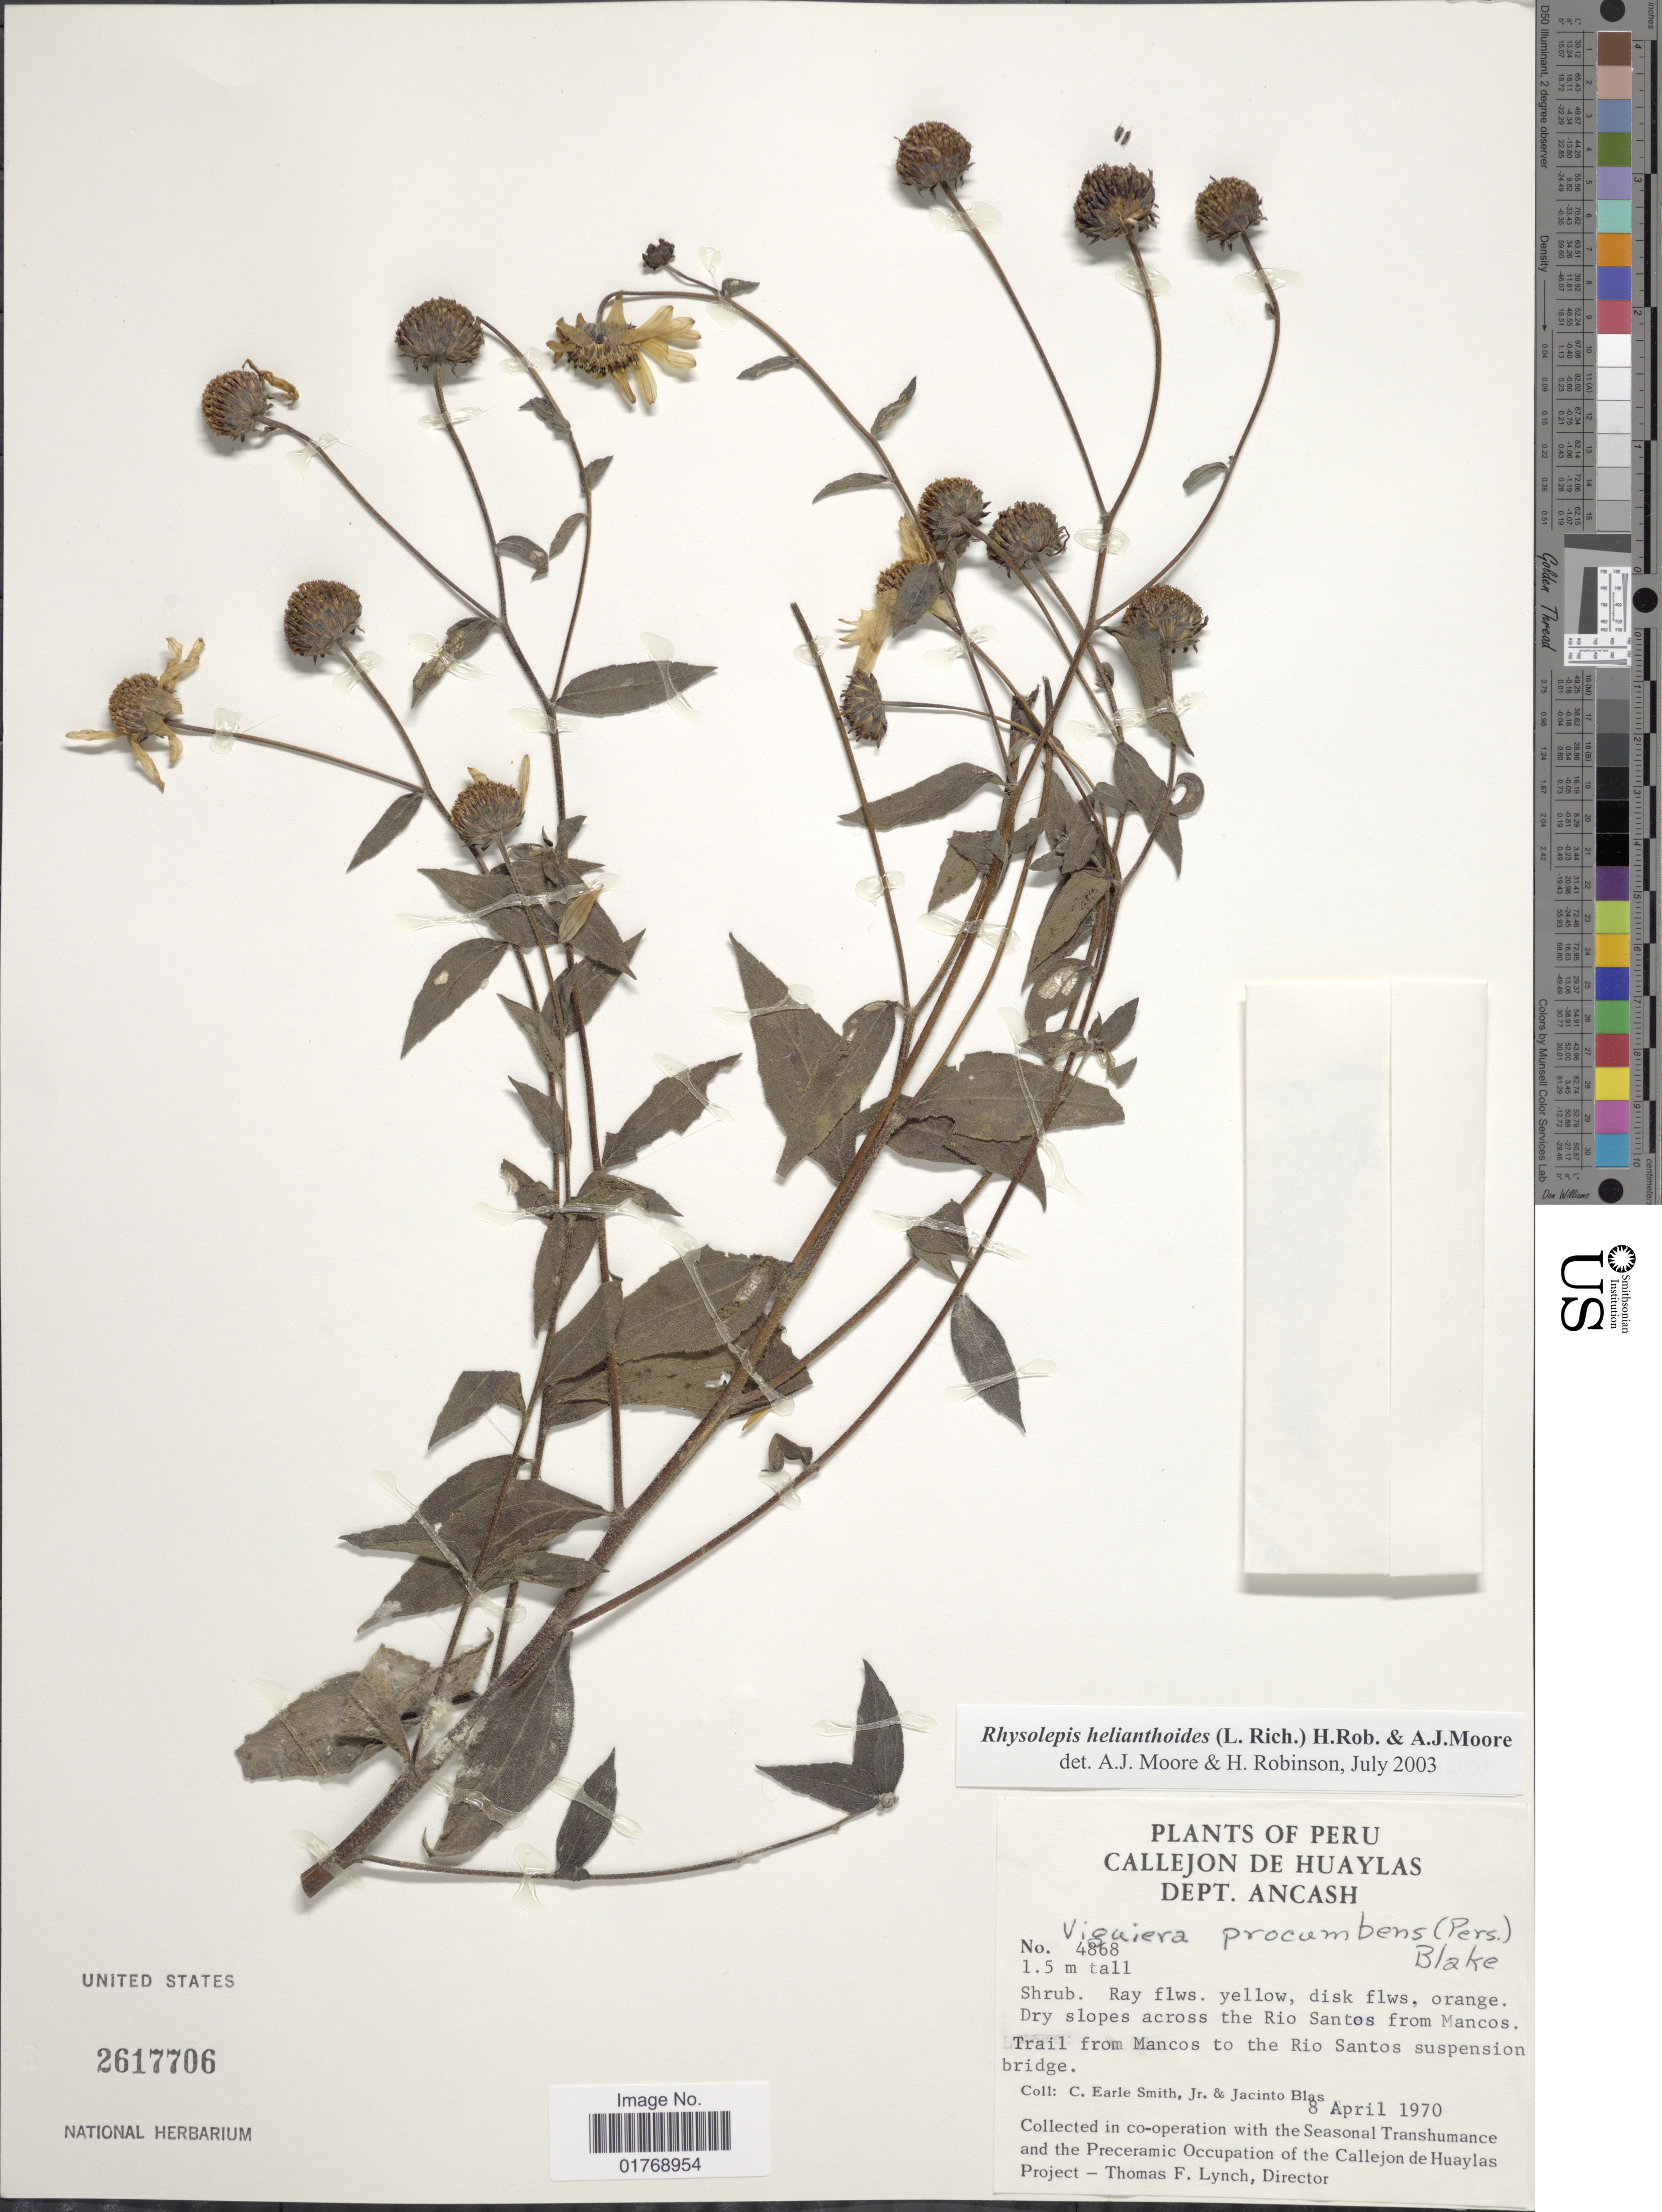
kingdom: Plantae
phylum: Tracheophyta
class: Magnoliopsida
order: Asterales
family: Asteraceae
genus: Viguiera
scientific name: Viguiera procumbens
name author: (Pers.) S.F. Blake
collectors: C. E. Smith Jr. & J. Blas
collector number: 4868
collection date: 1970-04-08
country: Peru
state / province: Ancash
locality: Callejon de Huaylas. Dept. Ancash. Dry slopes across the Rio Santos from Mancos. Trail from Mancos to the Rio Santos suspension bridge.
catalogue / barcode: US 2617706